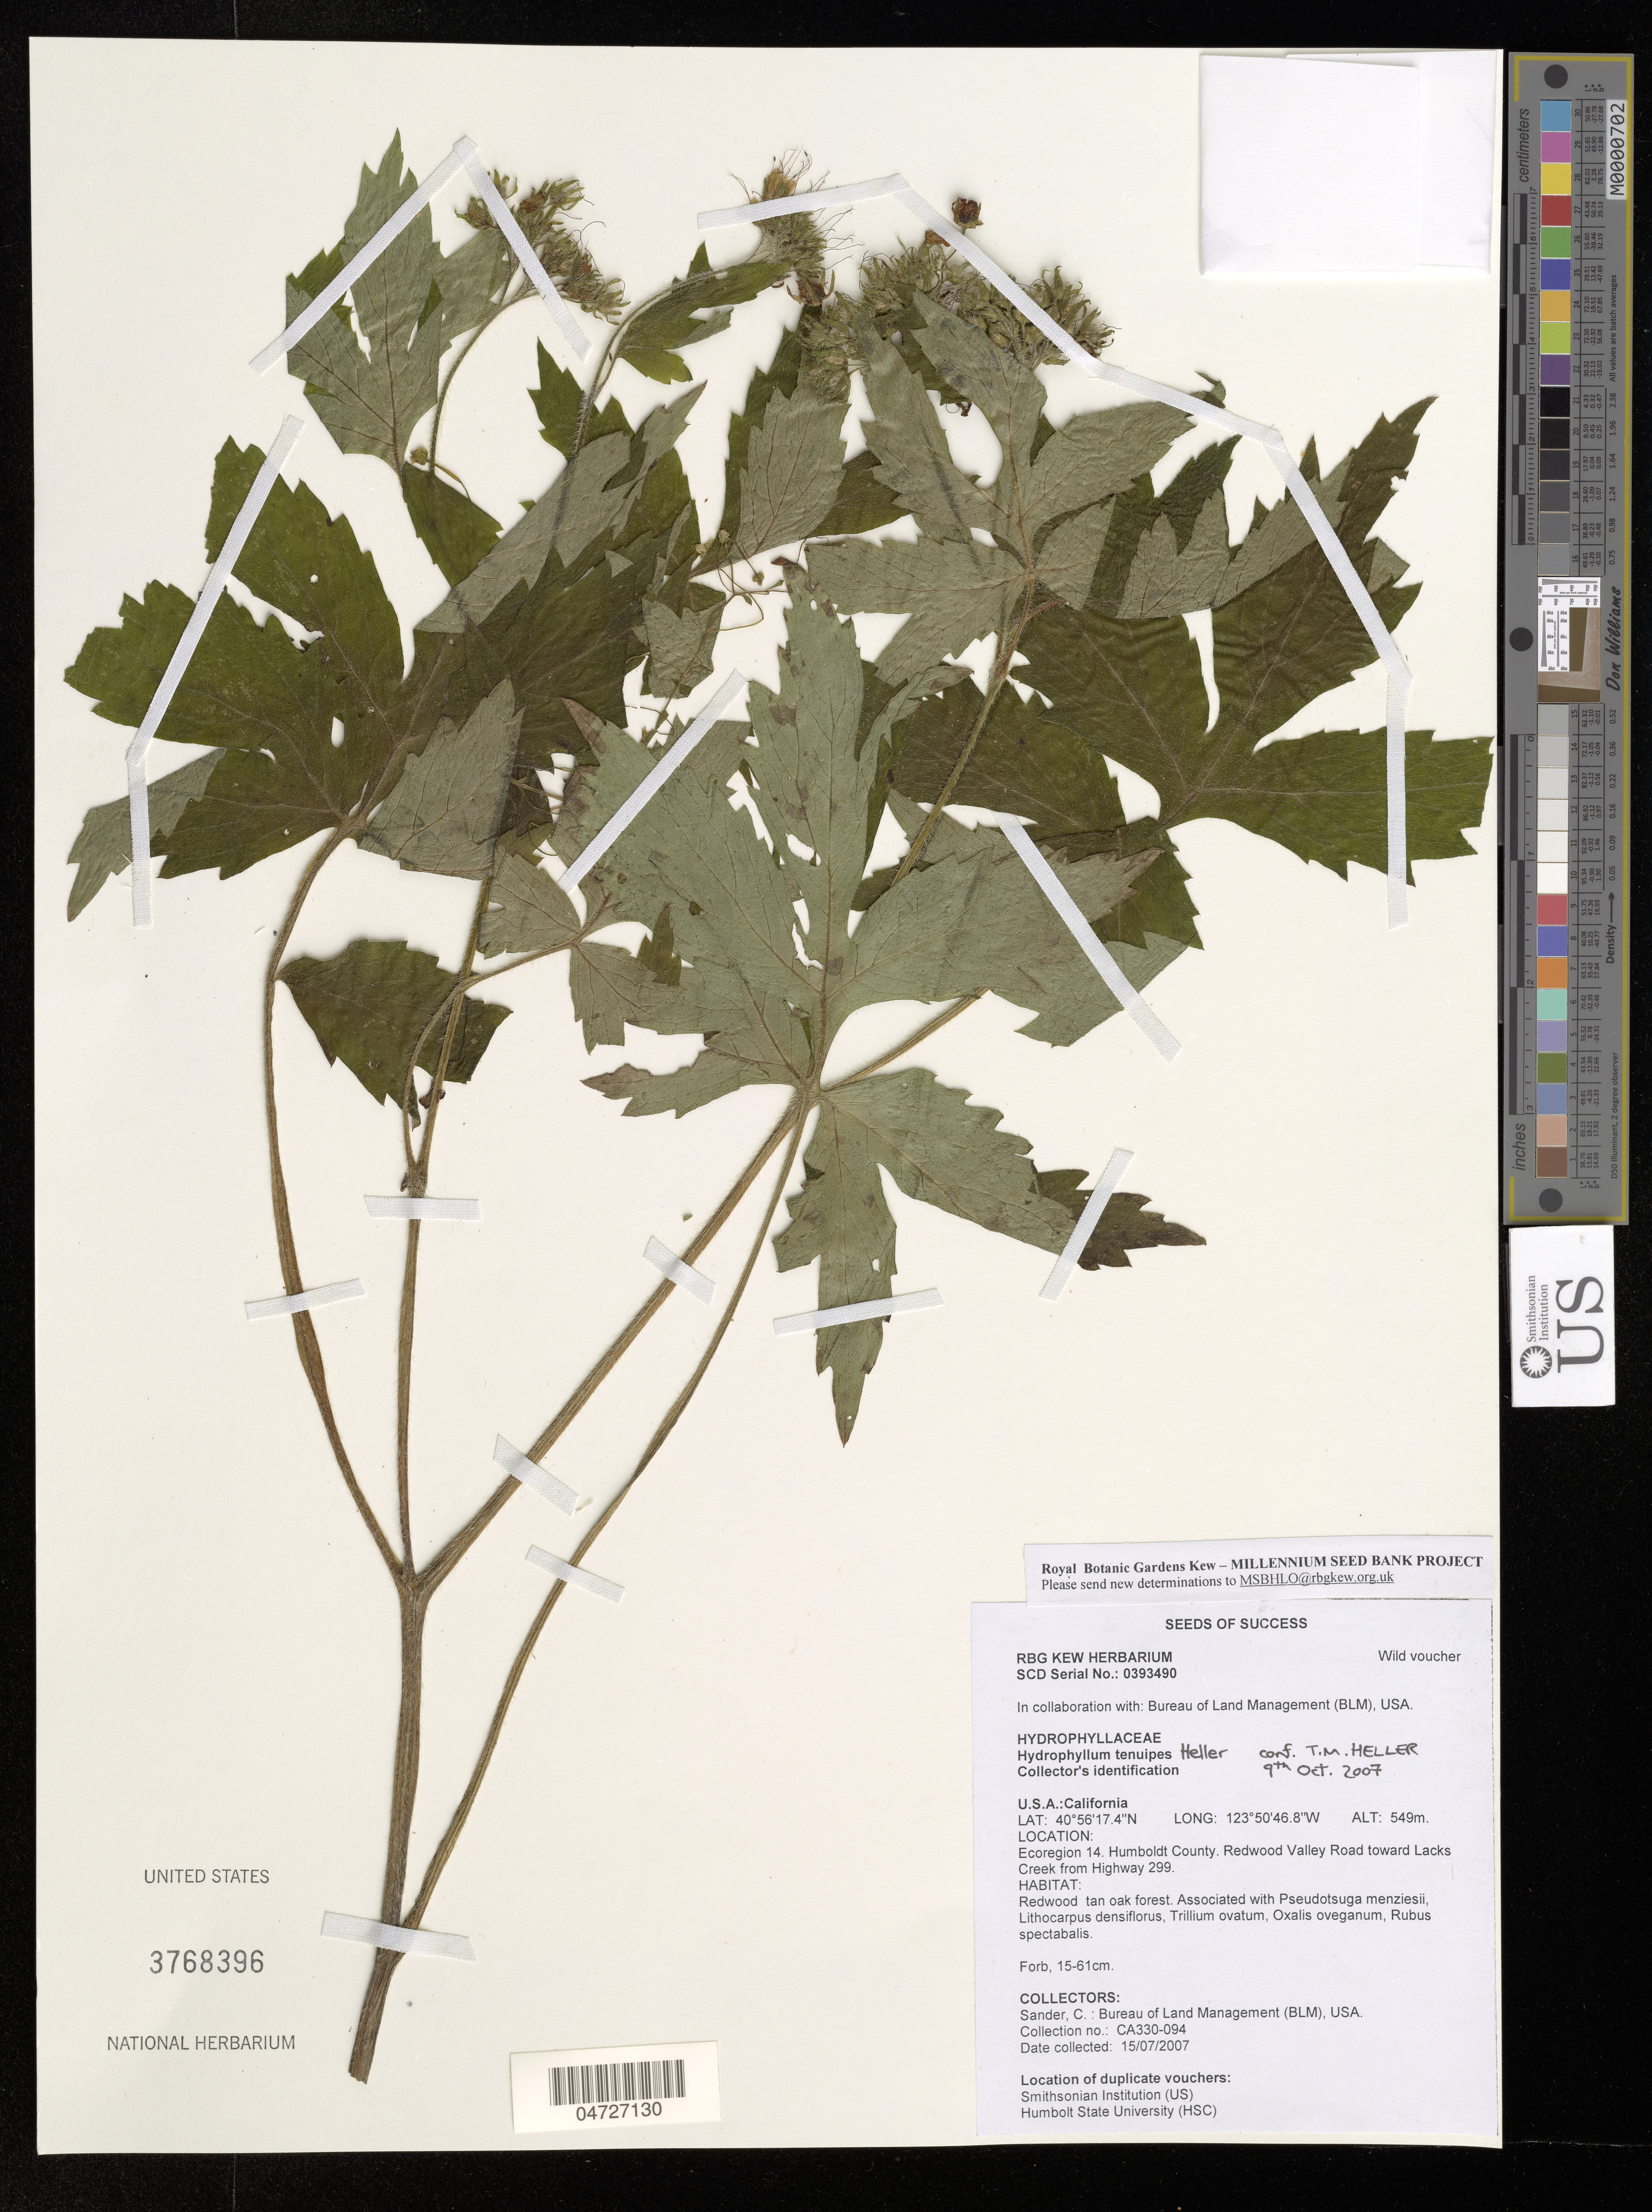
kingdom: Plantae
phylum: Tracheophyta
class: Magnoliopsida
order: Boraginales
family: Hydrophyllaceae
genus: Hydrophyllum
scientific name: Hydrophyllum tenuipes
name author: A. Heller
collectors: C. Sander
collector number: CA330-094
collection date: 2007-07-15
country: United States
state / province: California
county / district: Humboldt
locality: Ecoregion 14. Humboldt County. Redwood Valley Road toward Lacks Creek from Highway 299.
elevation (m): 549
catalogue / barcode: US 3768396